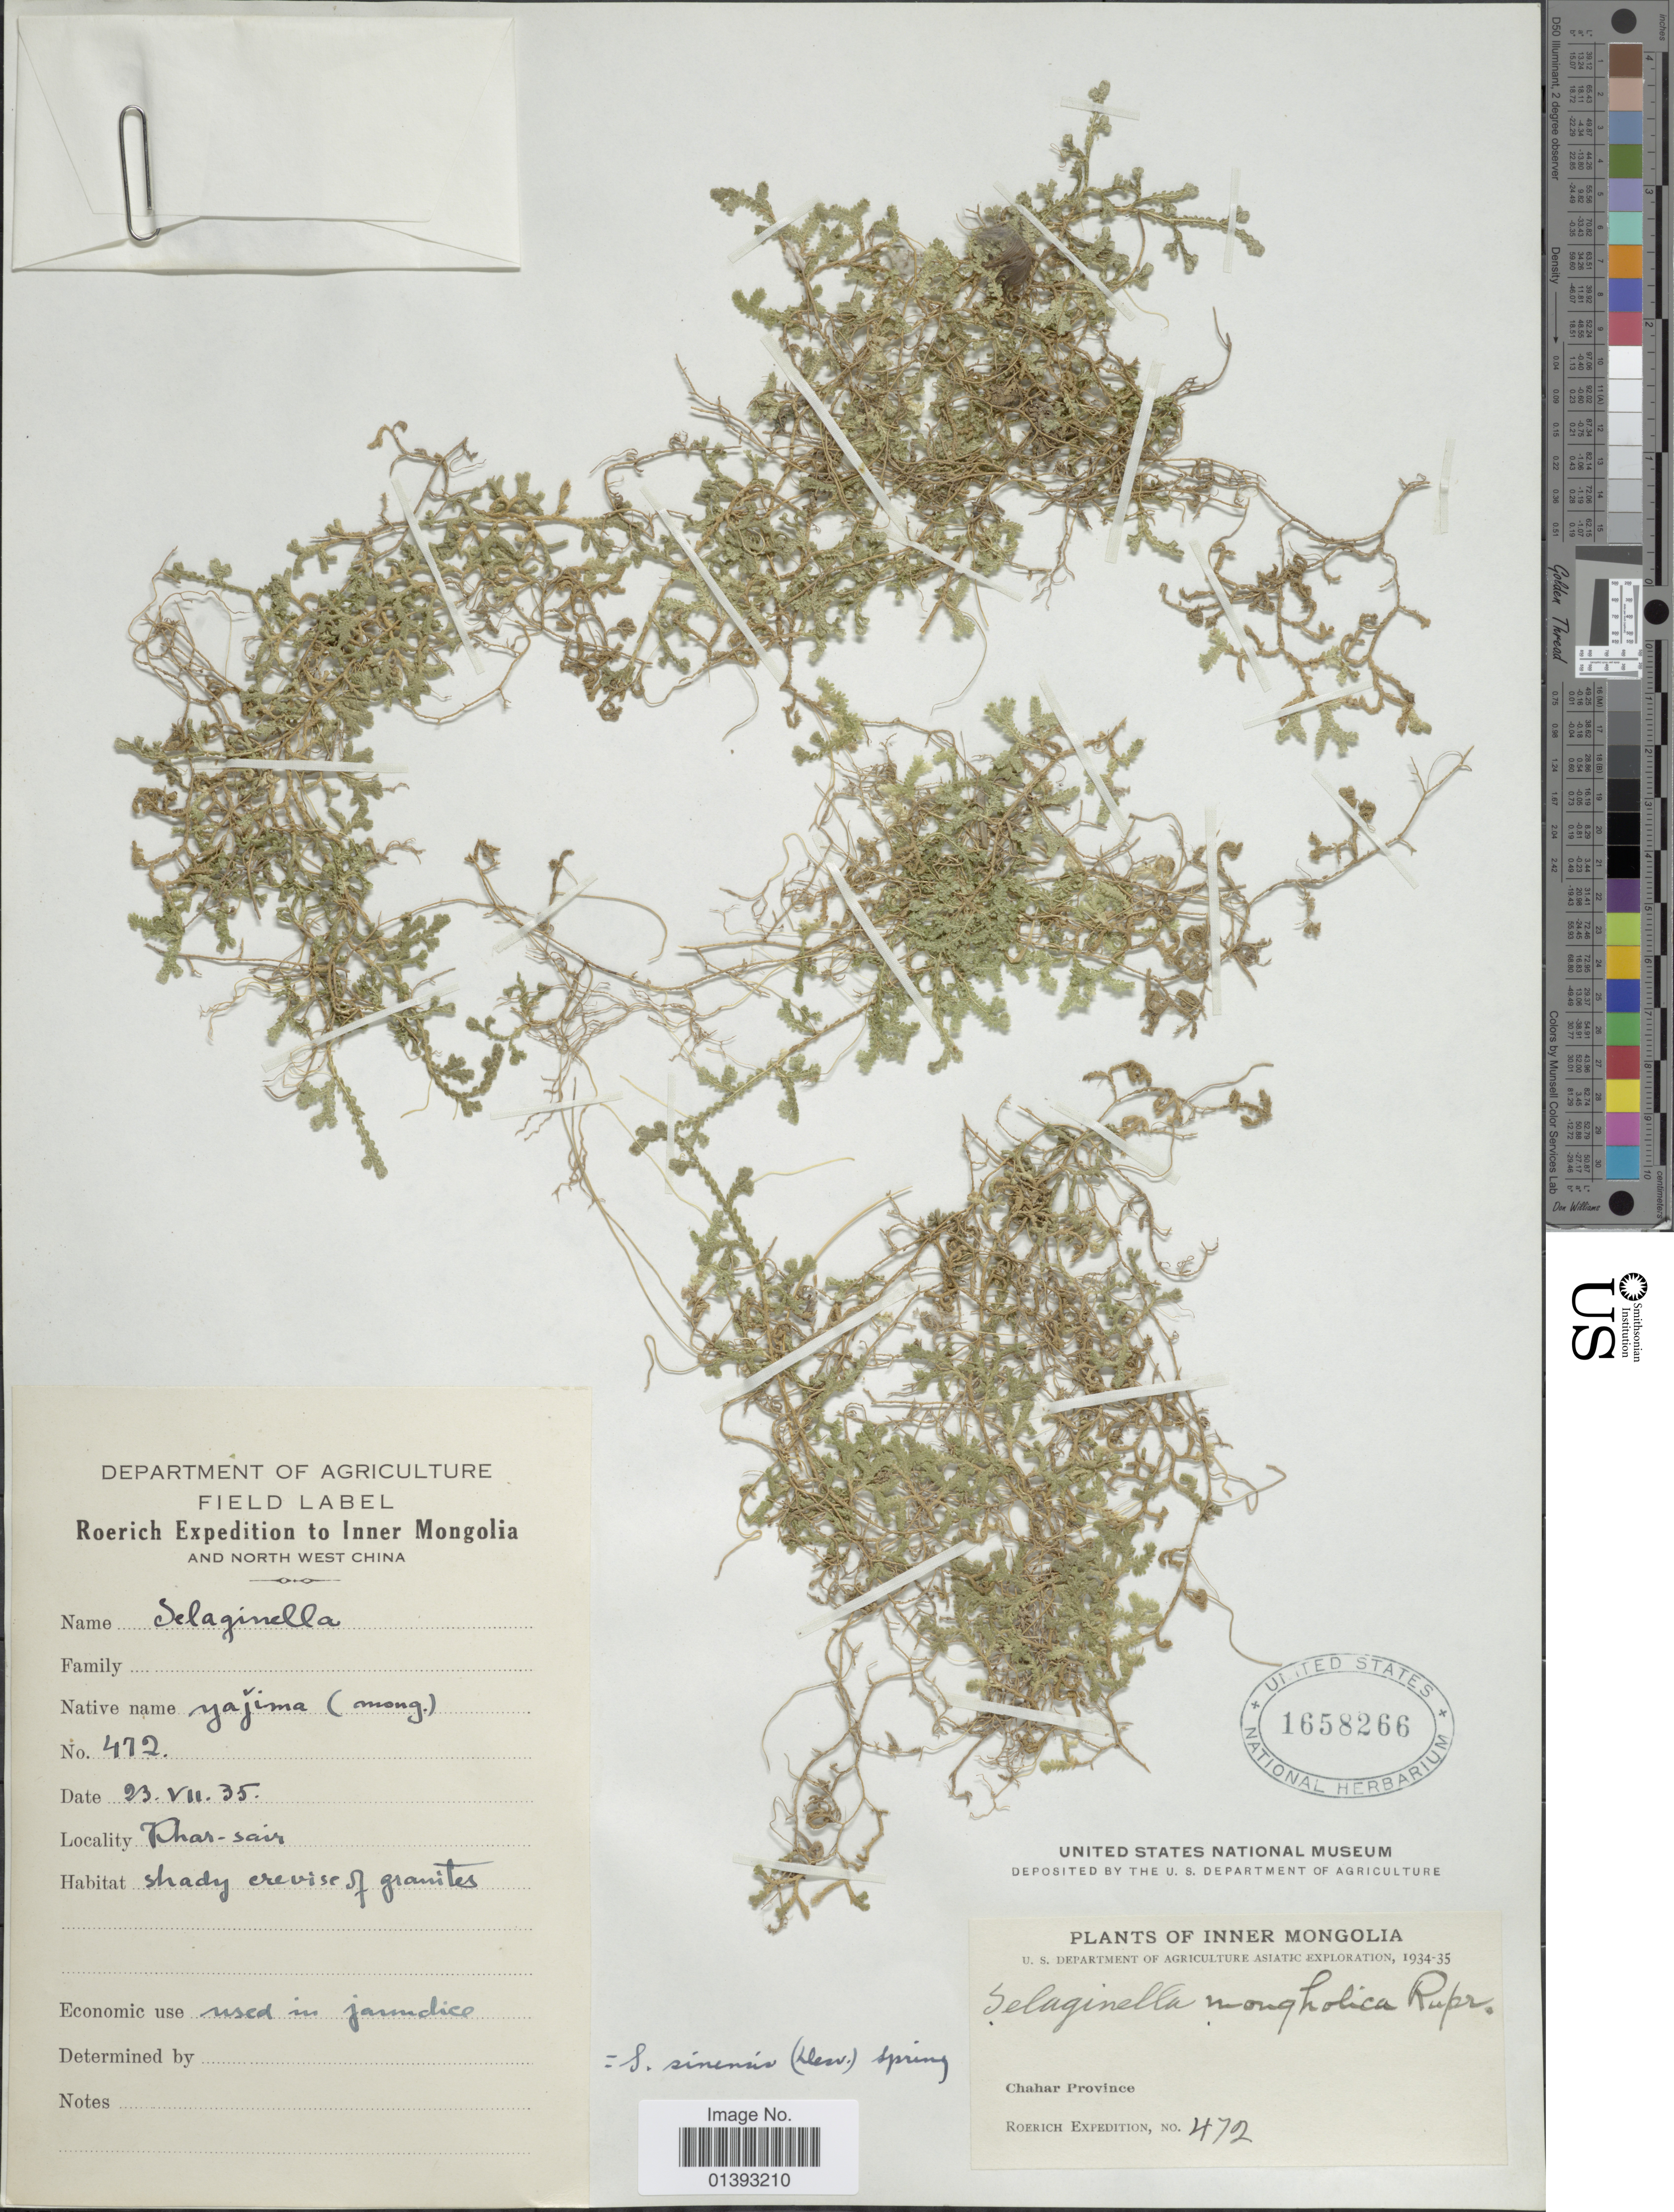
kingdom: Plantae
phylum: Tracheophyta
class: Lycopodiopsida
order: Selaginellales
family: Selaginellaceae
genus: Selaginella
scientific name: Selaginella sinensis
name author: (Desv.) Spring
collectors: Roerich Expedition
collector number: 472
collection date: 1935-07-23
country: Mongolia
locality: Phar-sair, shady crevise of granites, Chahar Province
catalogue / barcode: US 1658266